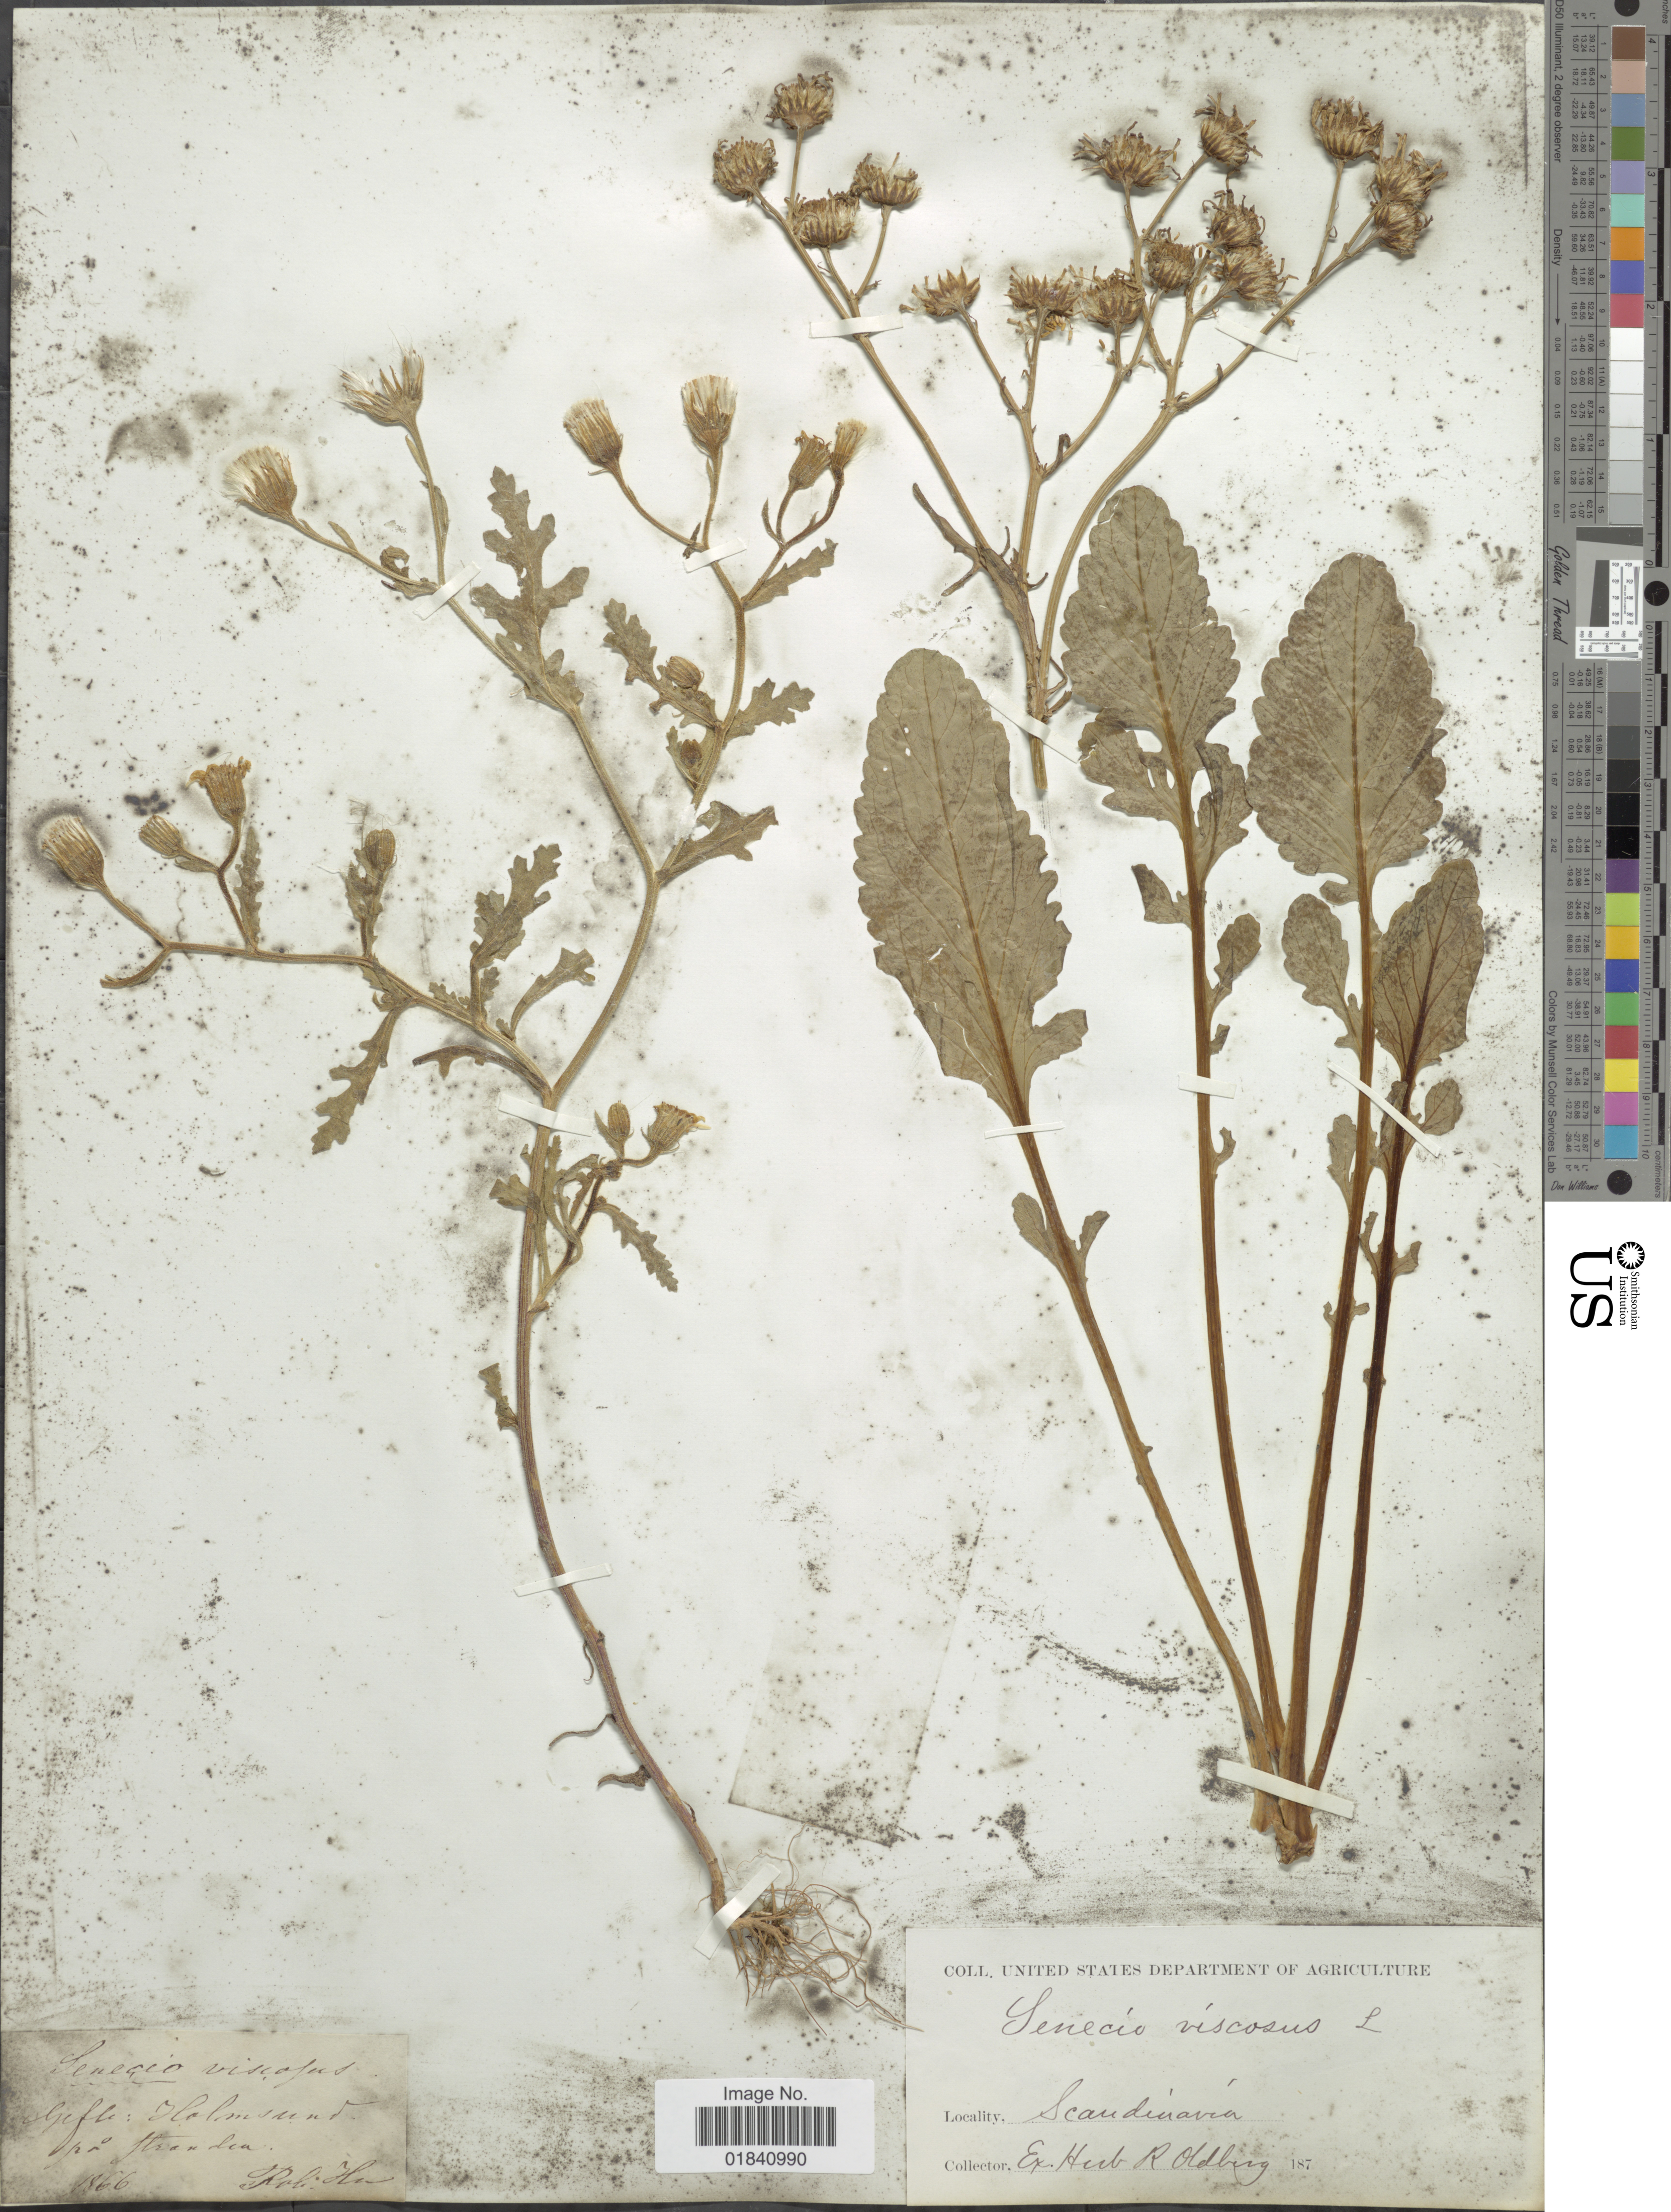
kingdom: Plantae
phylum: Tracheophyta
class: Magnoliopsida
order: Asterales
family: Asteraceae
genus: Senecio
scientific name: Senecio viscosus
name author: L.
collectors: R. Ha.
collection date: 1866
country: Sweden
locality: Gefle: Holmsund pr stranden. Scandinavia